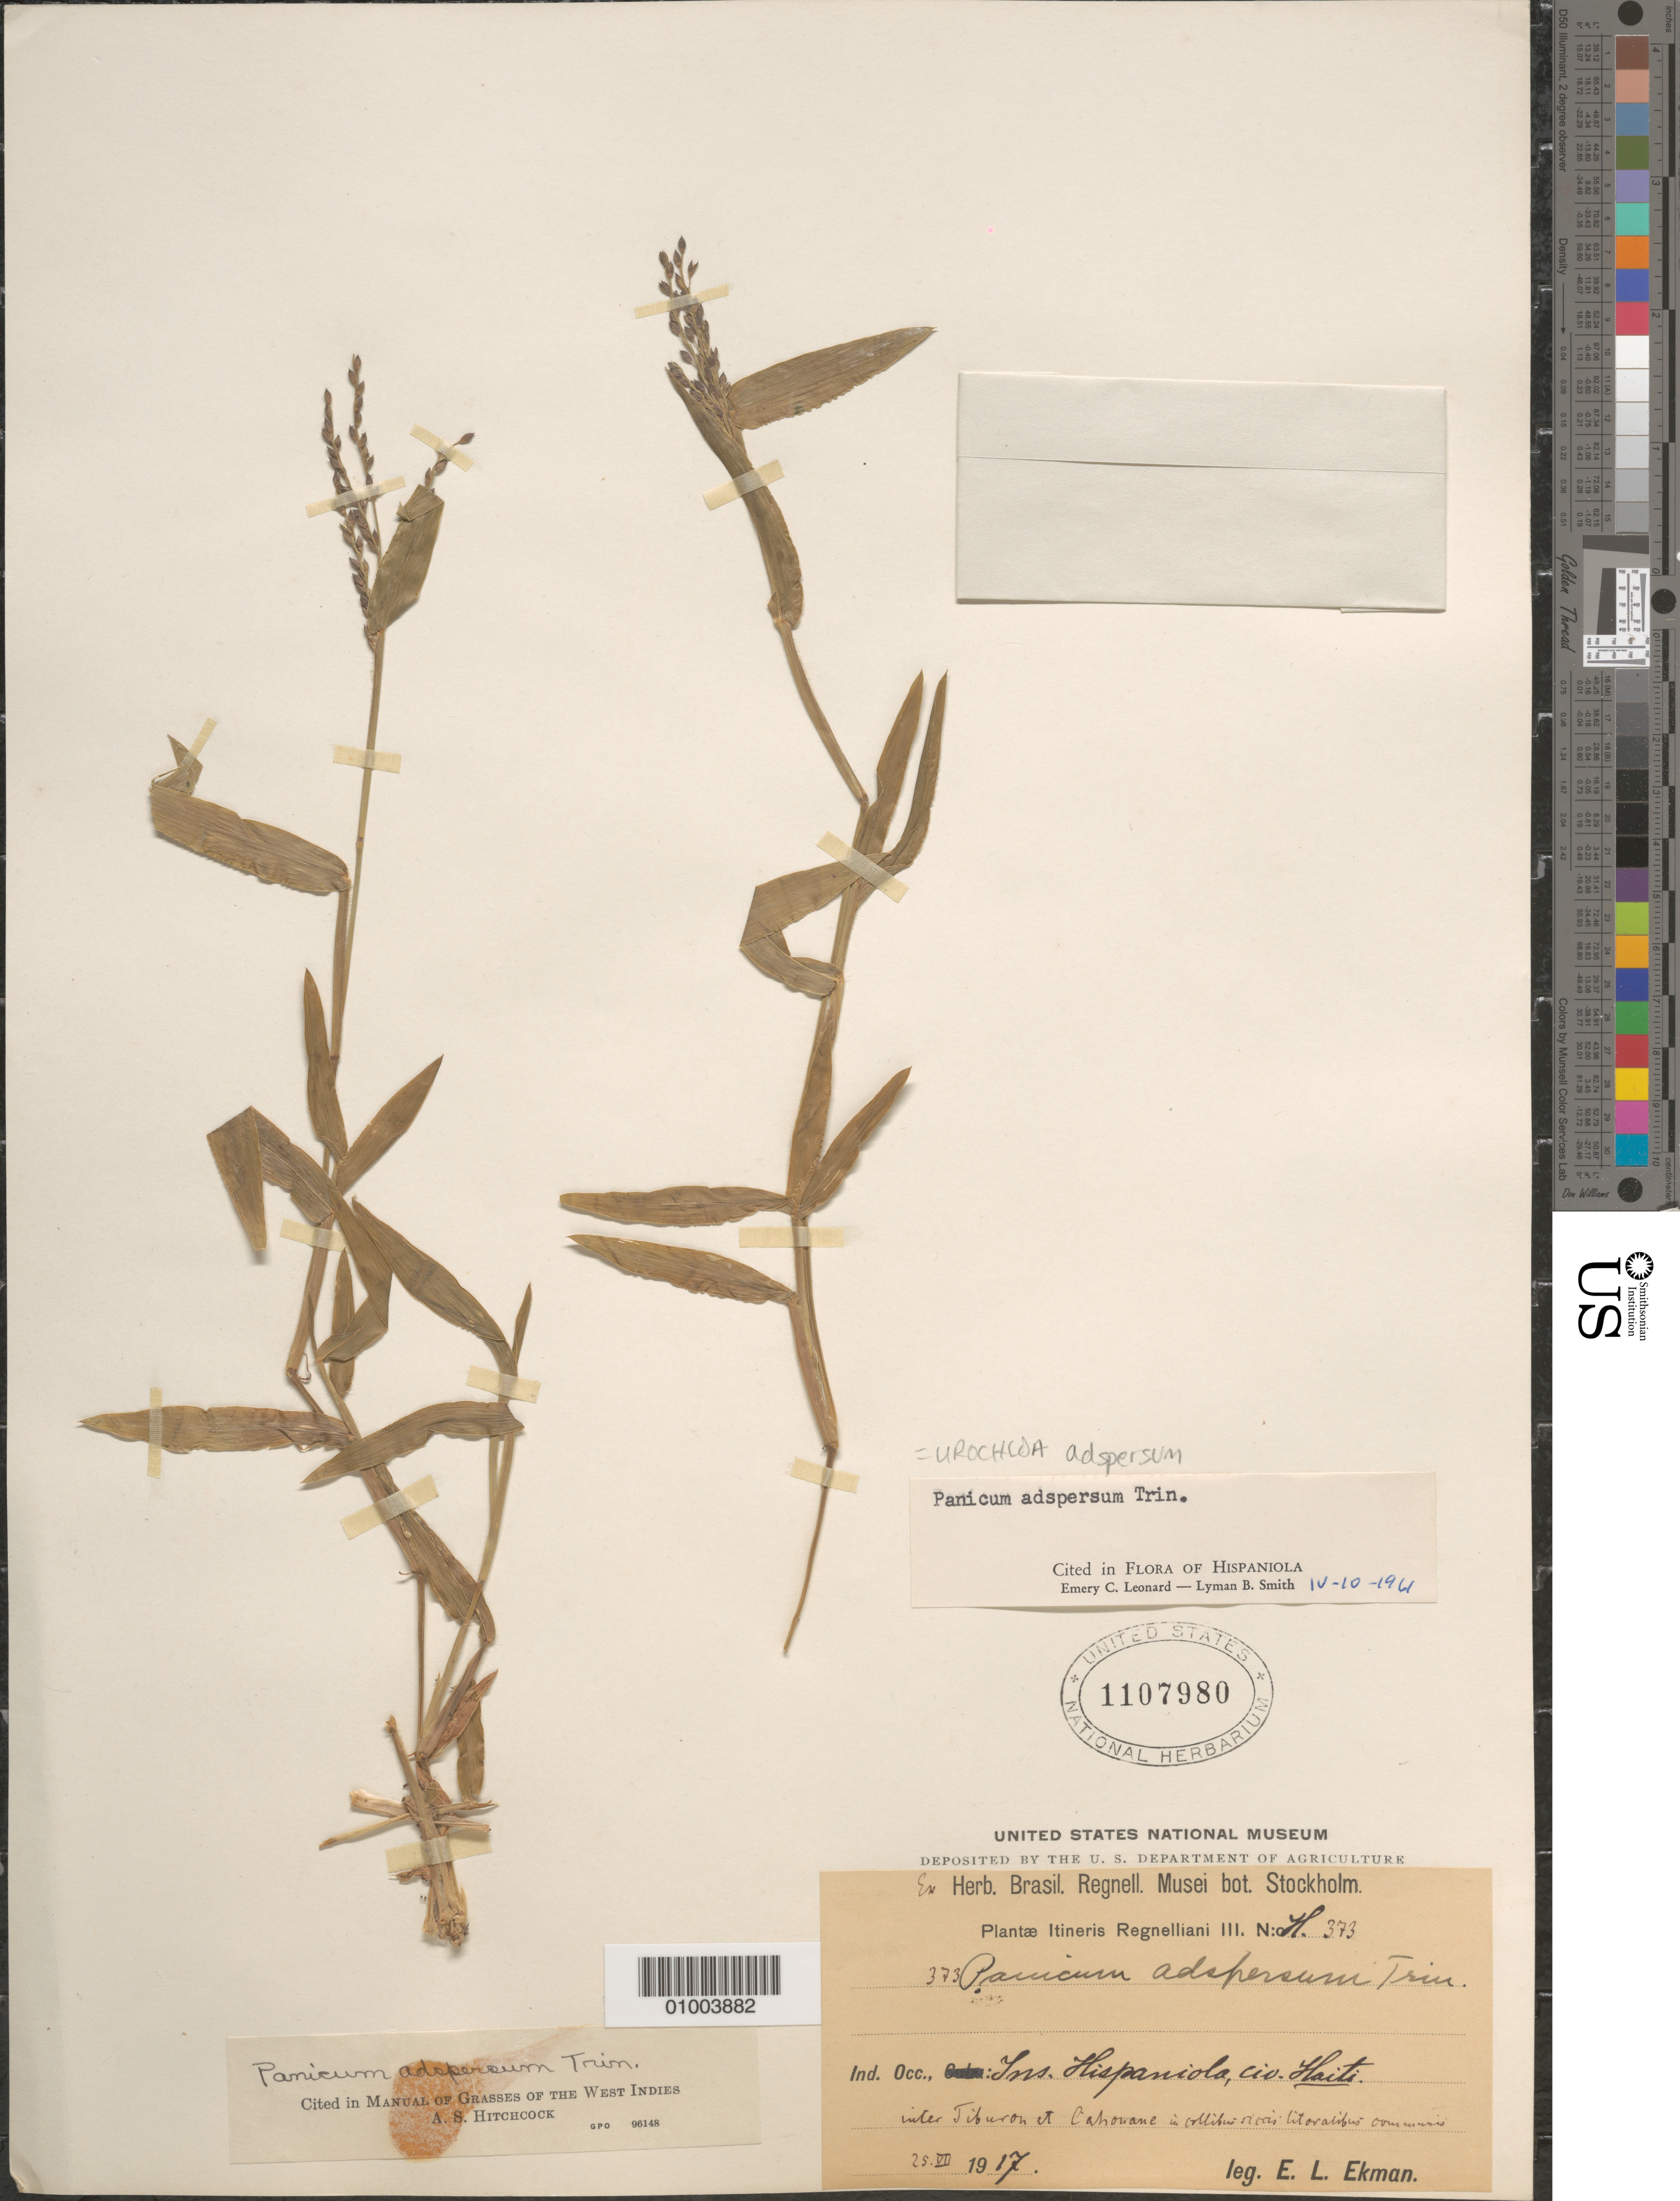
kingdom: Plantae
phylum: Tracheophyta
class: Liliopsida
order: Poales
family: Poaceae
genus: Urochloa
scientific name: Urochloa adspersa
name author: (Trin.) R.D. Webster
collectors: E. L. Ekman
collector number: H 373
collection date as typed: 25 Jul 1917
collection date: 1917-07-25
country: Haiti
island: Hispaniola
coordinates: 0 N, 0 E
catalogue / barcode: US 1107980